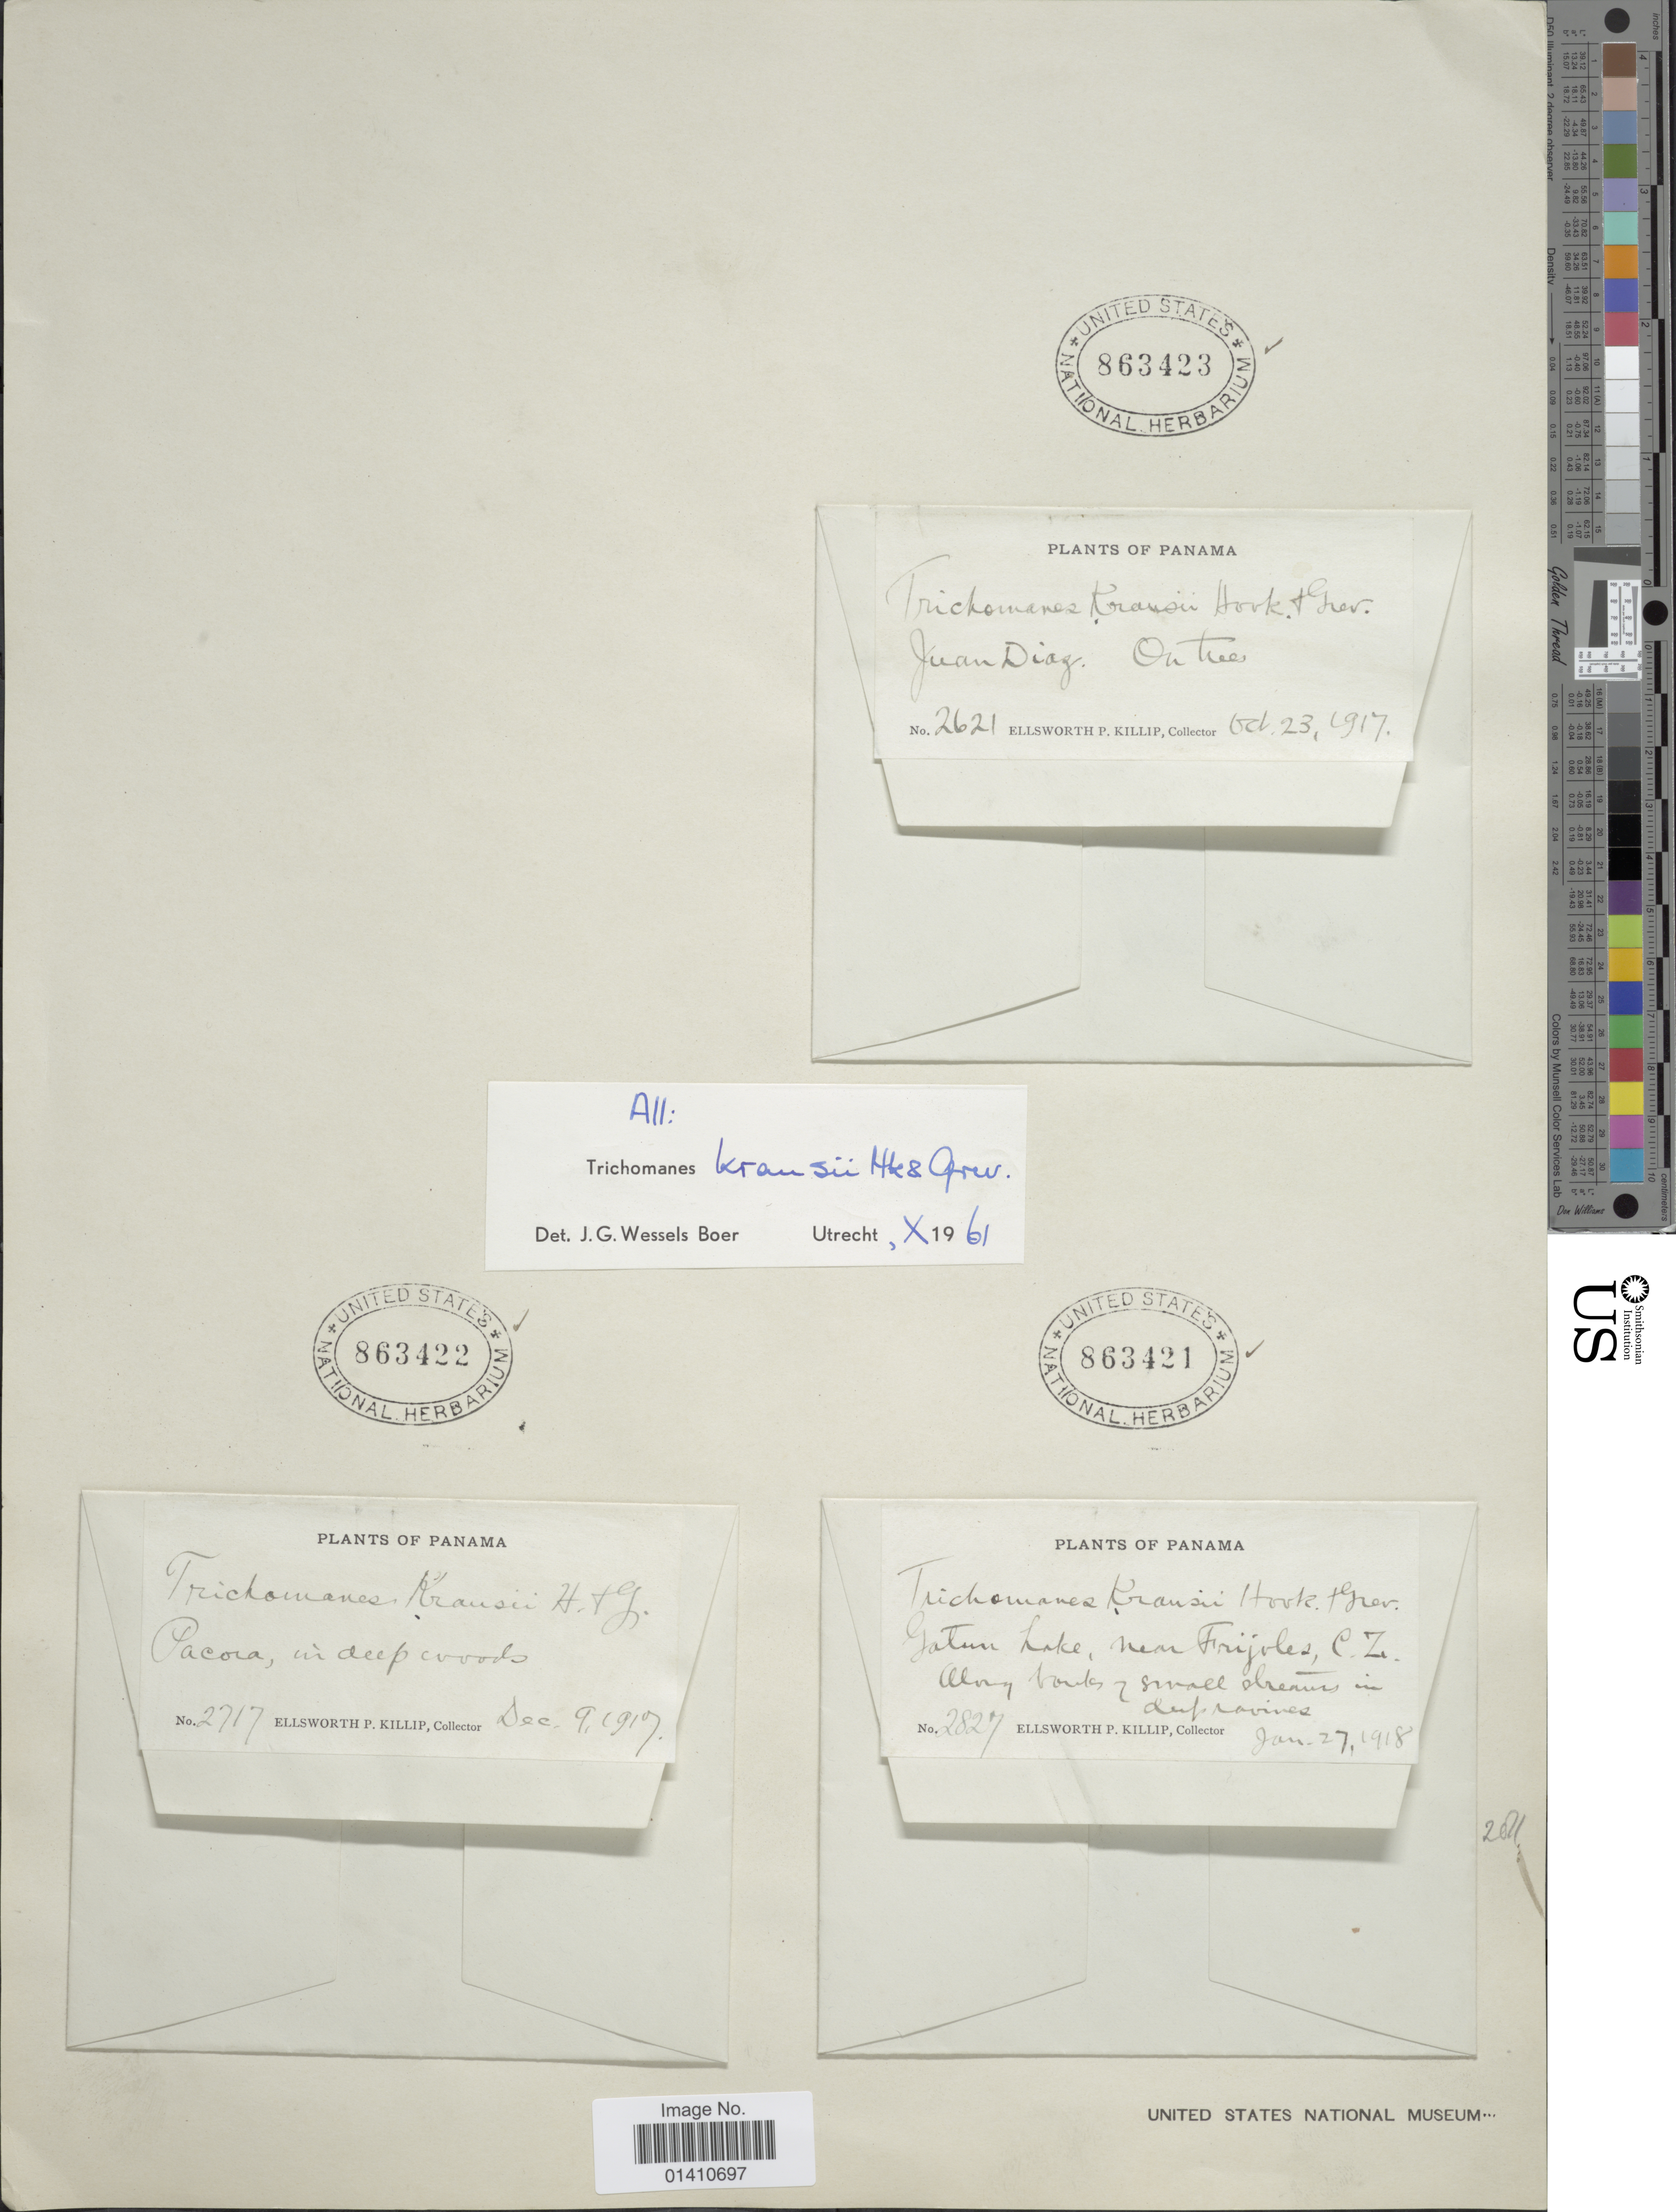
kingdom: Plantae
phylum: Tracheophyta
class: Polypodiopsida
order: Hymenophyllales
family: Hymenophyllaceae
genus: Didymoglossum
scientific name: Didymoglossum kraussii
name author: (Hook. & Grev.) C. Presl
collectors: E. P. Killip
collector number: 2717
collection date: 1919-12-09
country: Panama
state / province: Panamá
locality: Pacora, in deep woods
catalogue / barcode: US 863422